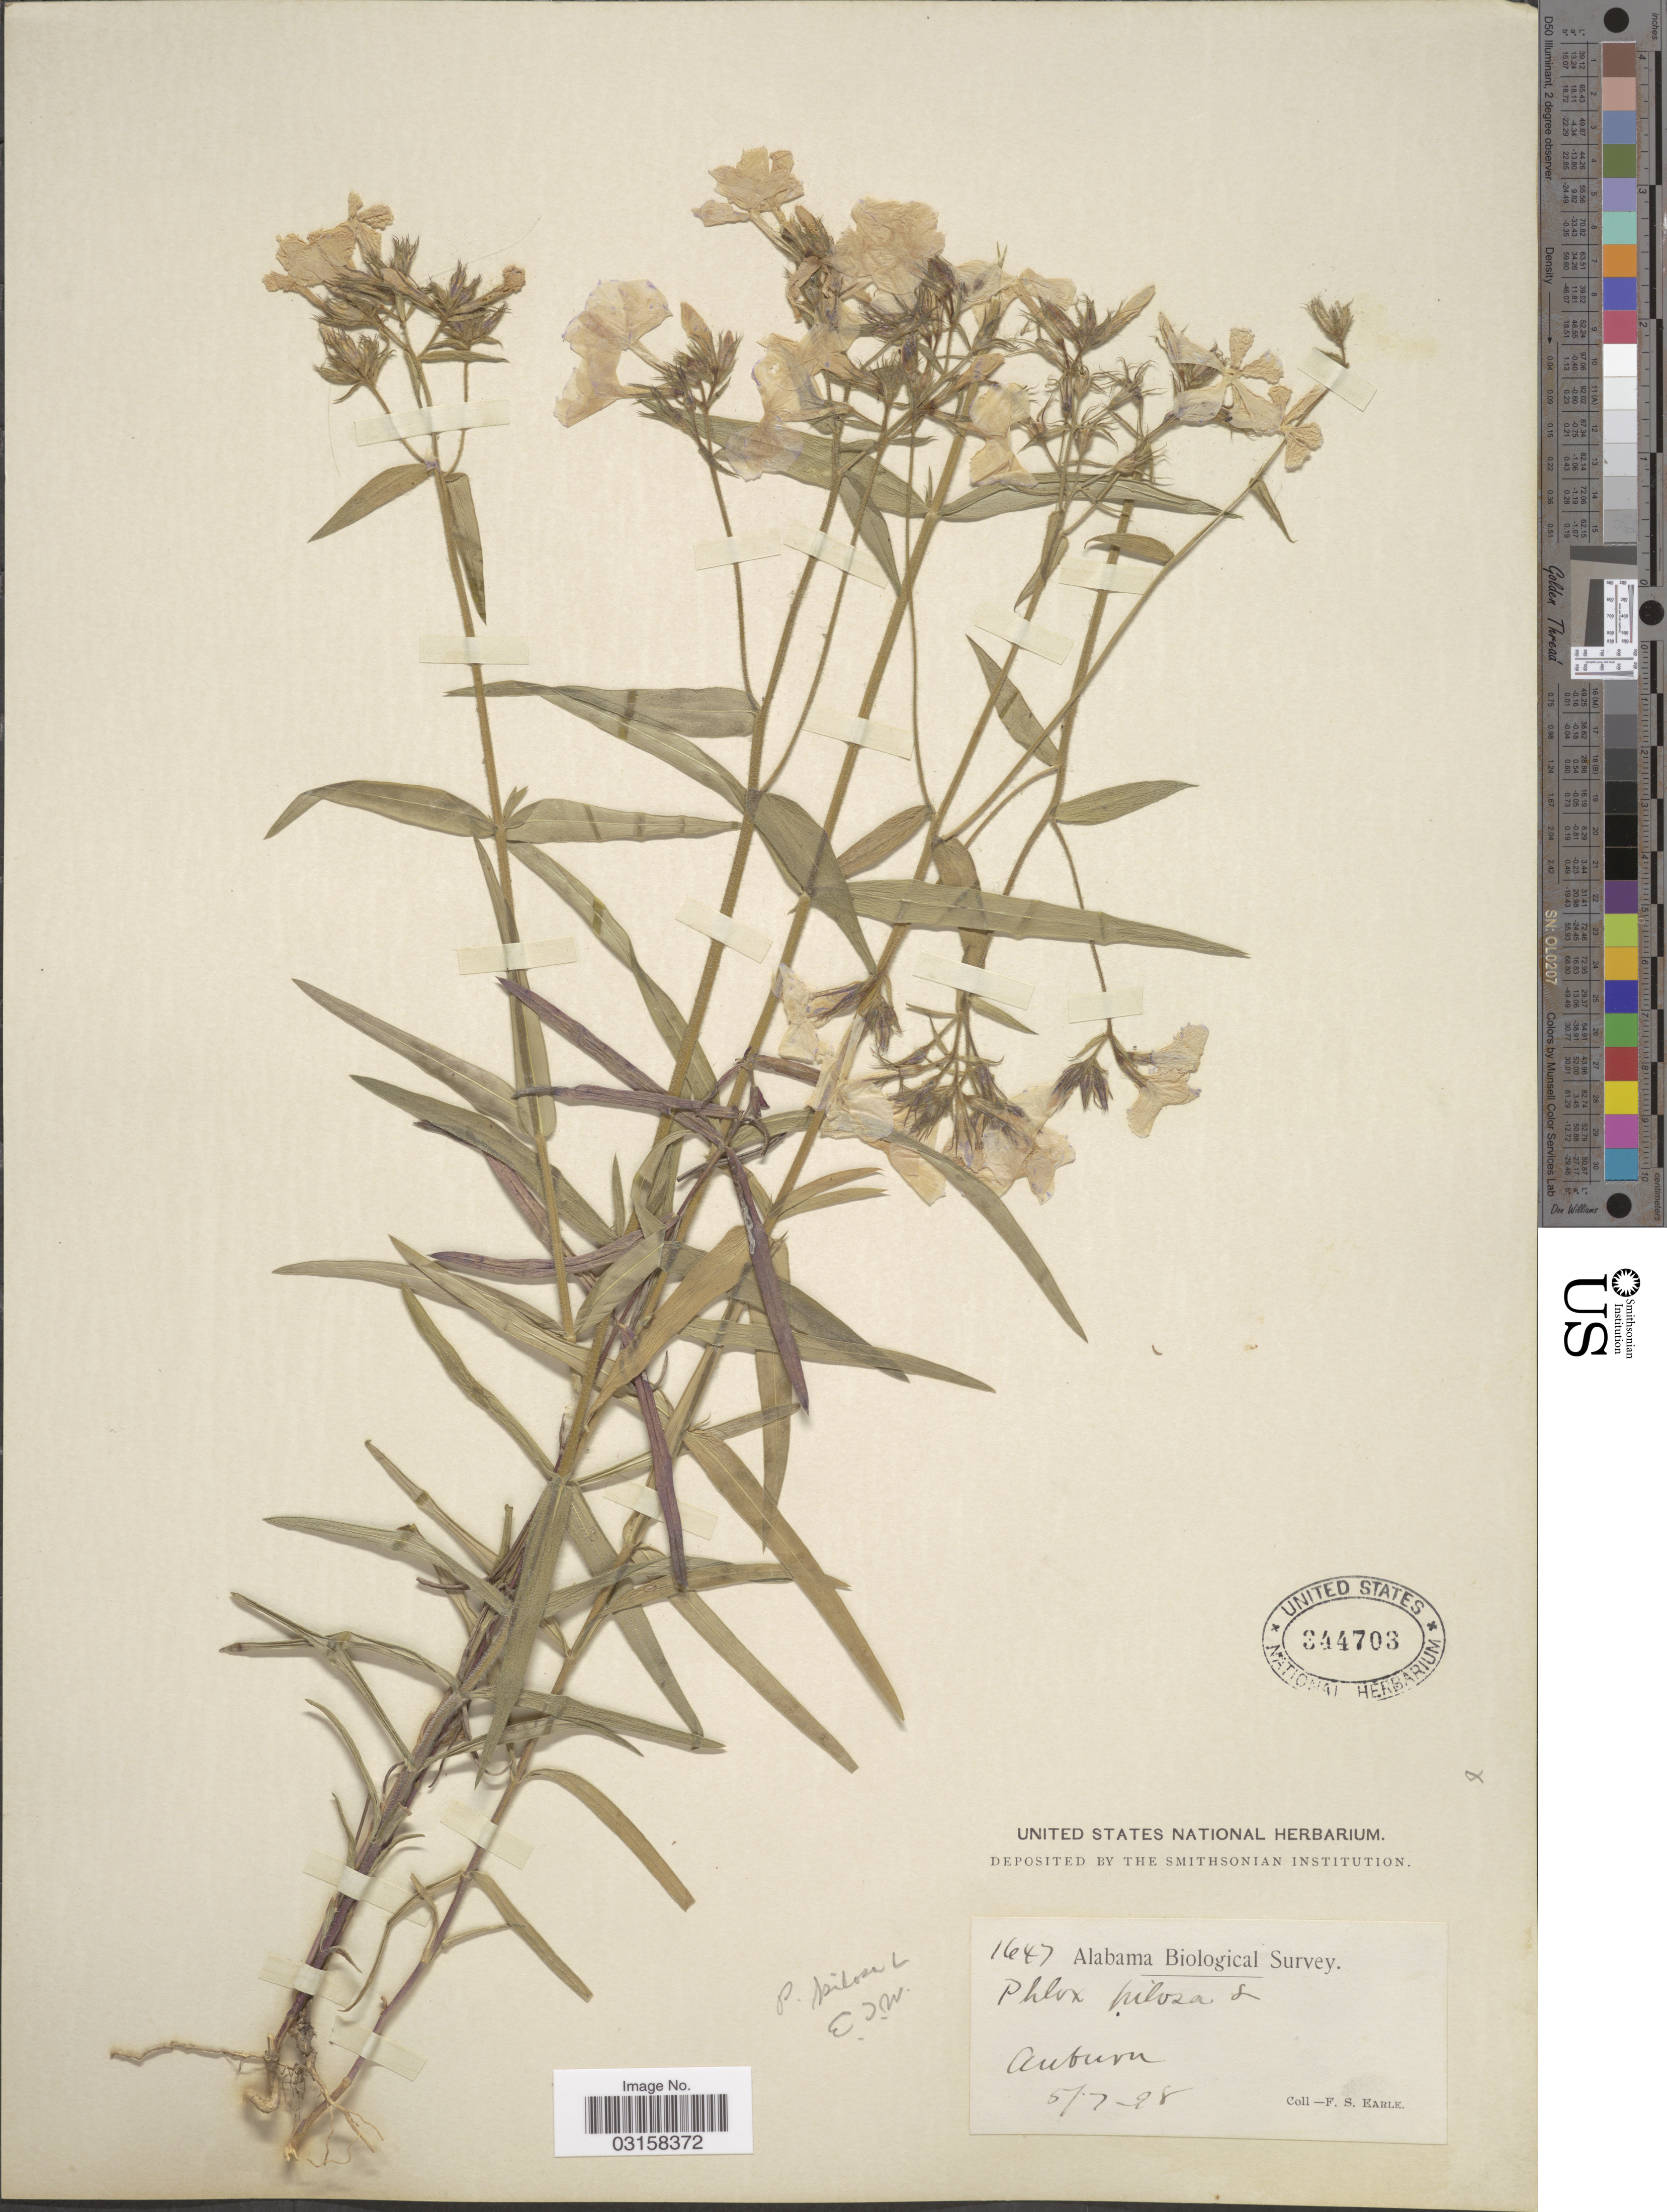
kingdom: Plantae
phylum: Tracheophyta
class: Magnoliopsida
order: Ericales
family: Polemoniaceae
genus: Phlox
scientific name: Phlox pilosa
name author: L.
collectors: F. S. Earle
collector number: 1647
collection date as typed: Transcribed d/m/y: 7/5/28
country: United States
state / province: Alabama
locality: Auburn.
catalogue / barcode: US 344703